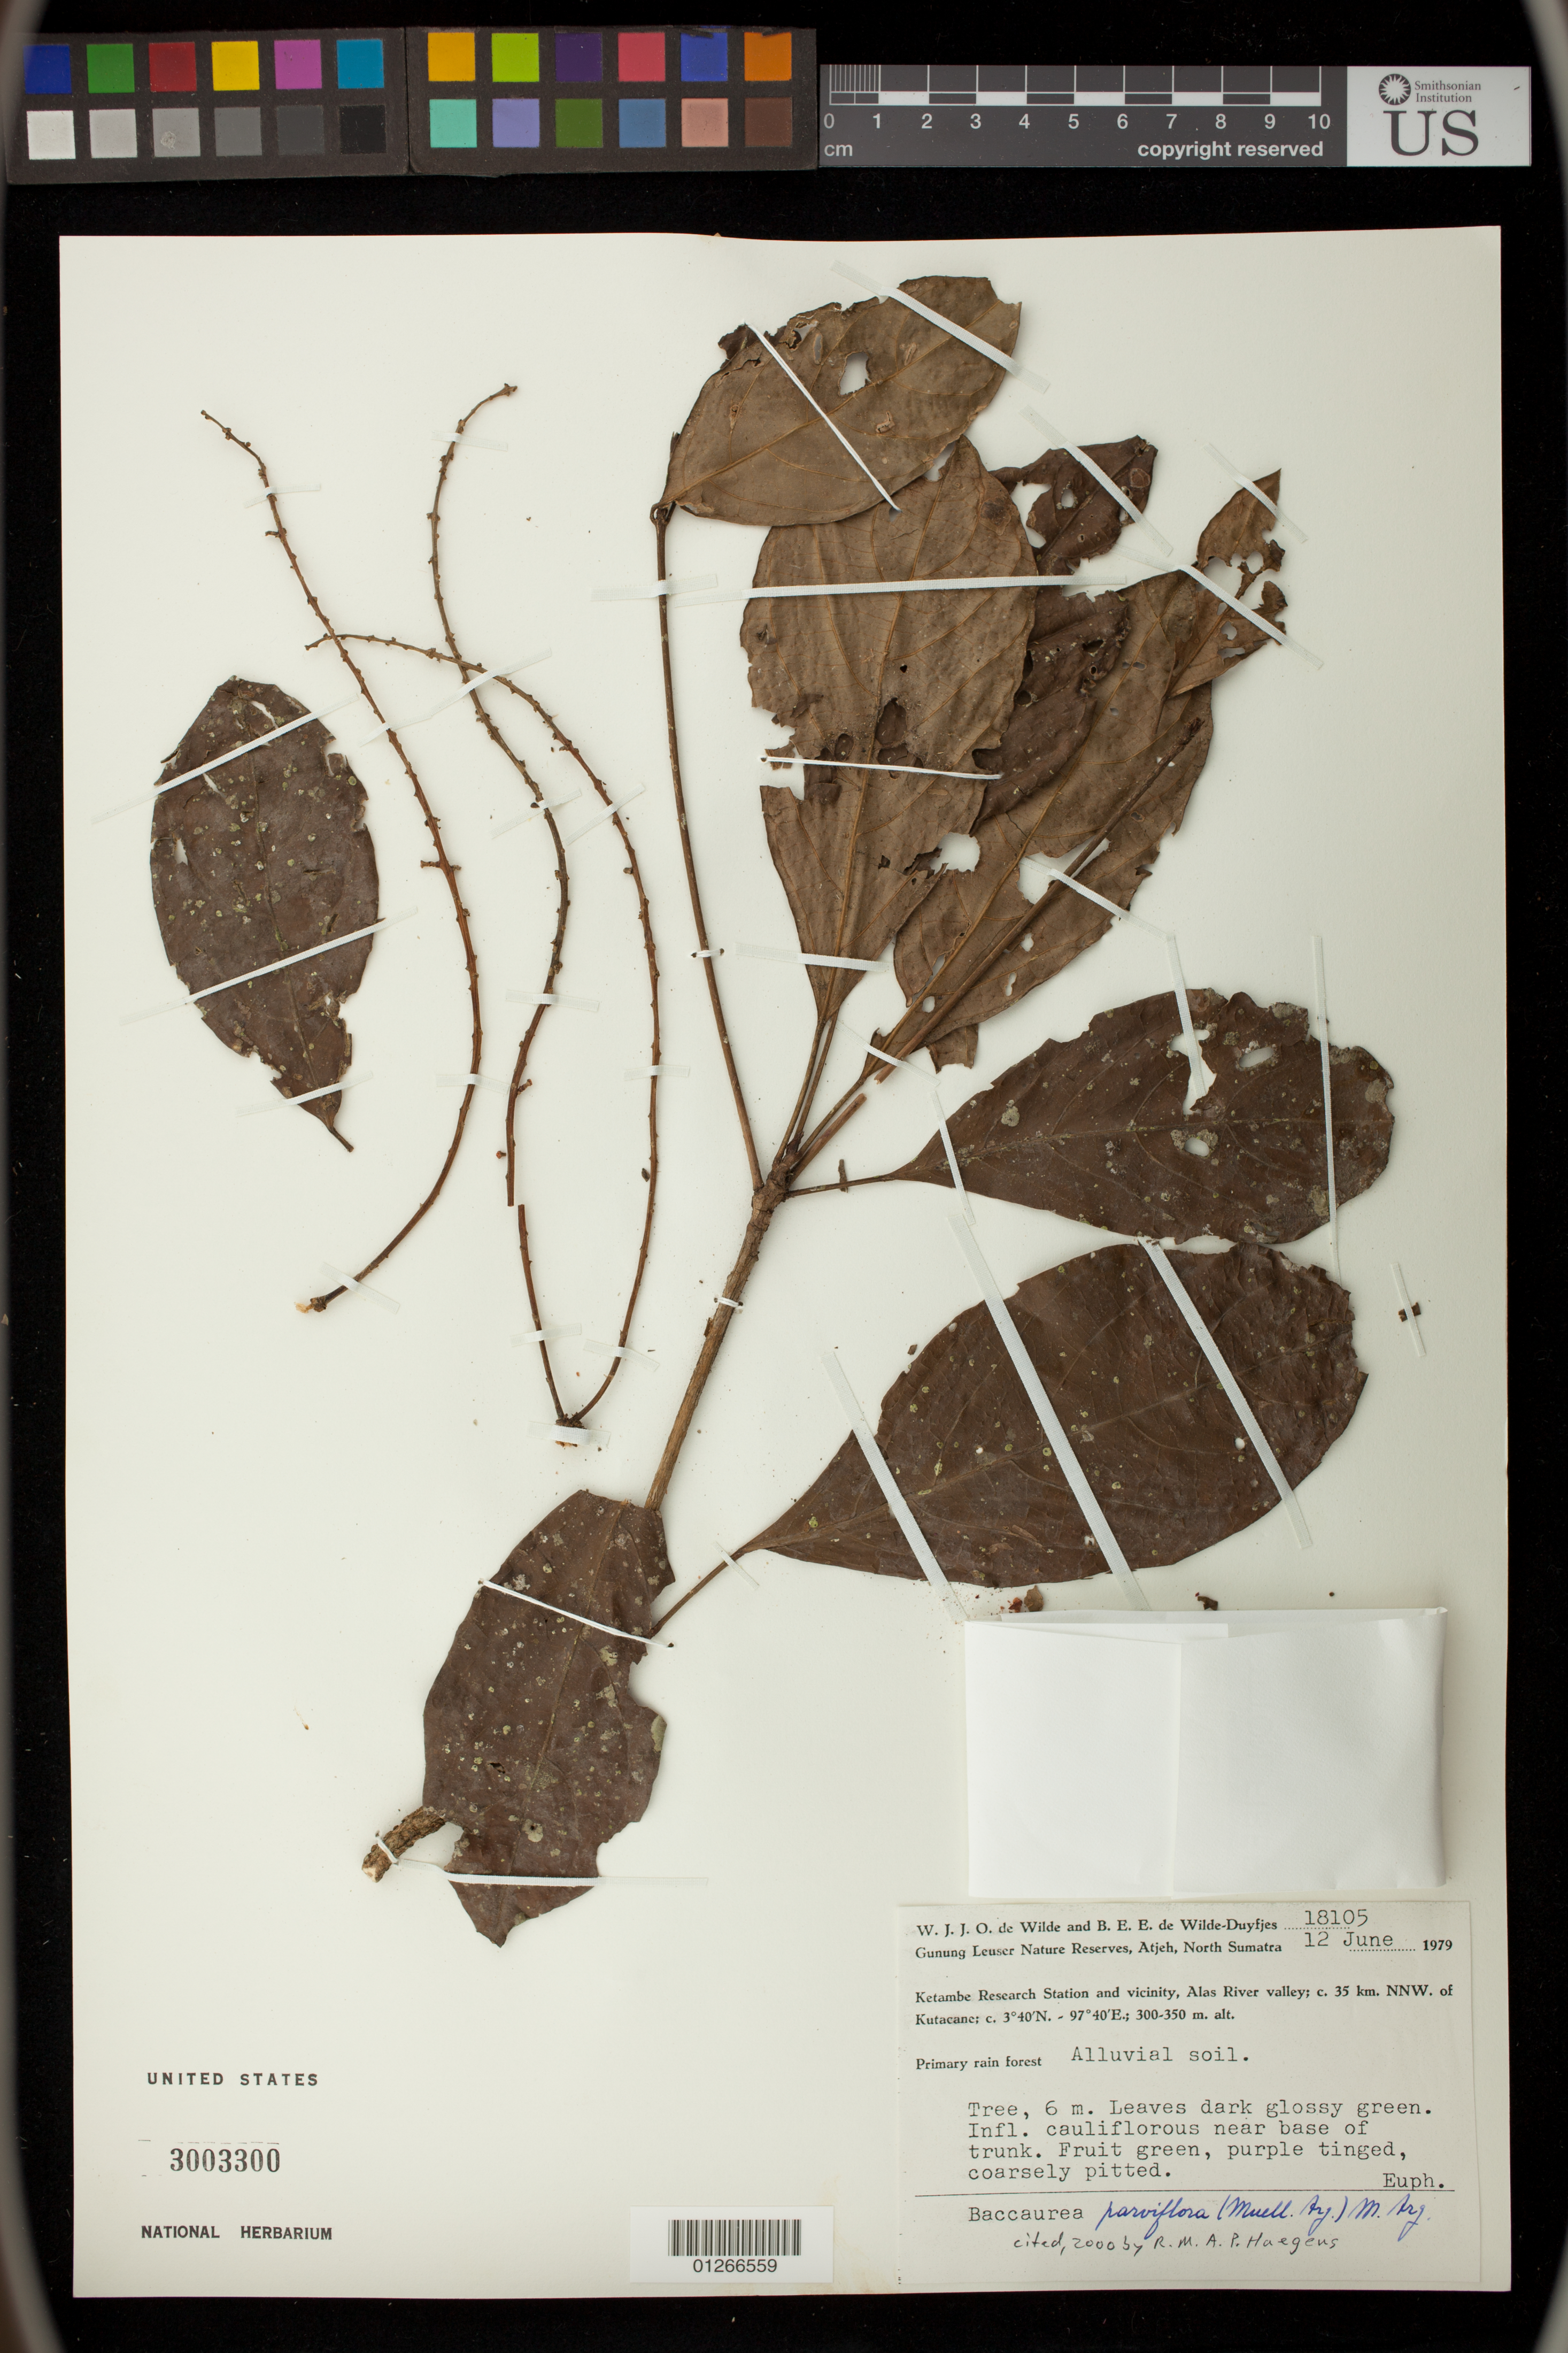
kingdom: Plantae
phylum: Tracheophyta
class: Magnoliopsida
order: Malpighiales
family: Phyllanthaceae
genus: Baccaurea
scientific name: Baccaurea parviflora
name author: M. Arg.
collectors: W. J. de Wilde & B. E. de Wilde-Duyfjes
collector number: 18105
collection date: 1979-06-12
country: Indonesia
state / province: Sumatra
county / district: Sumatera Utara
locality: Gunung Leuser Nature Reserves, Atjeh, North Sumatra. Ketambe Research Station and vicinity, Alas River valley; c. 35 km. NNW. of Kutacane.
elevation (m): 300